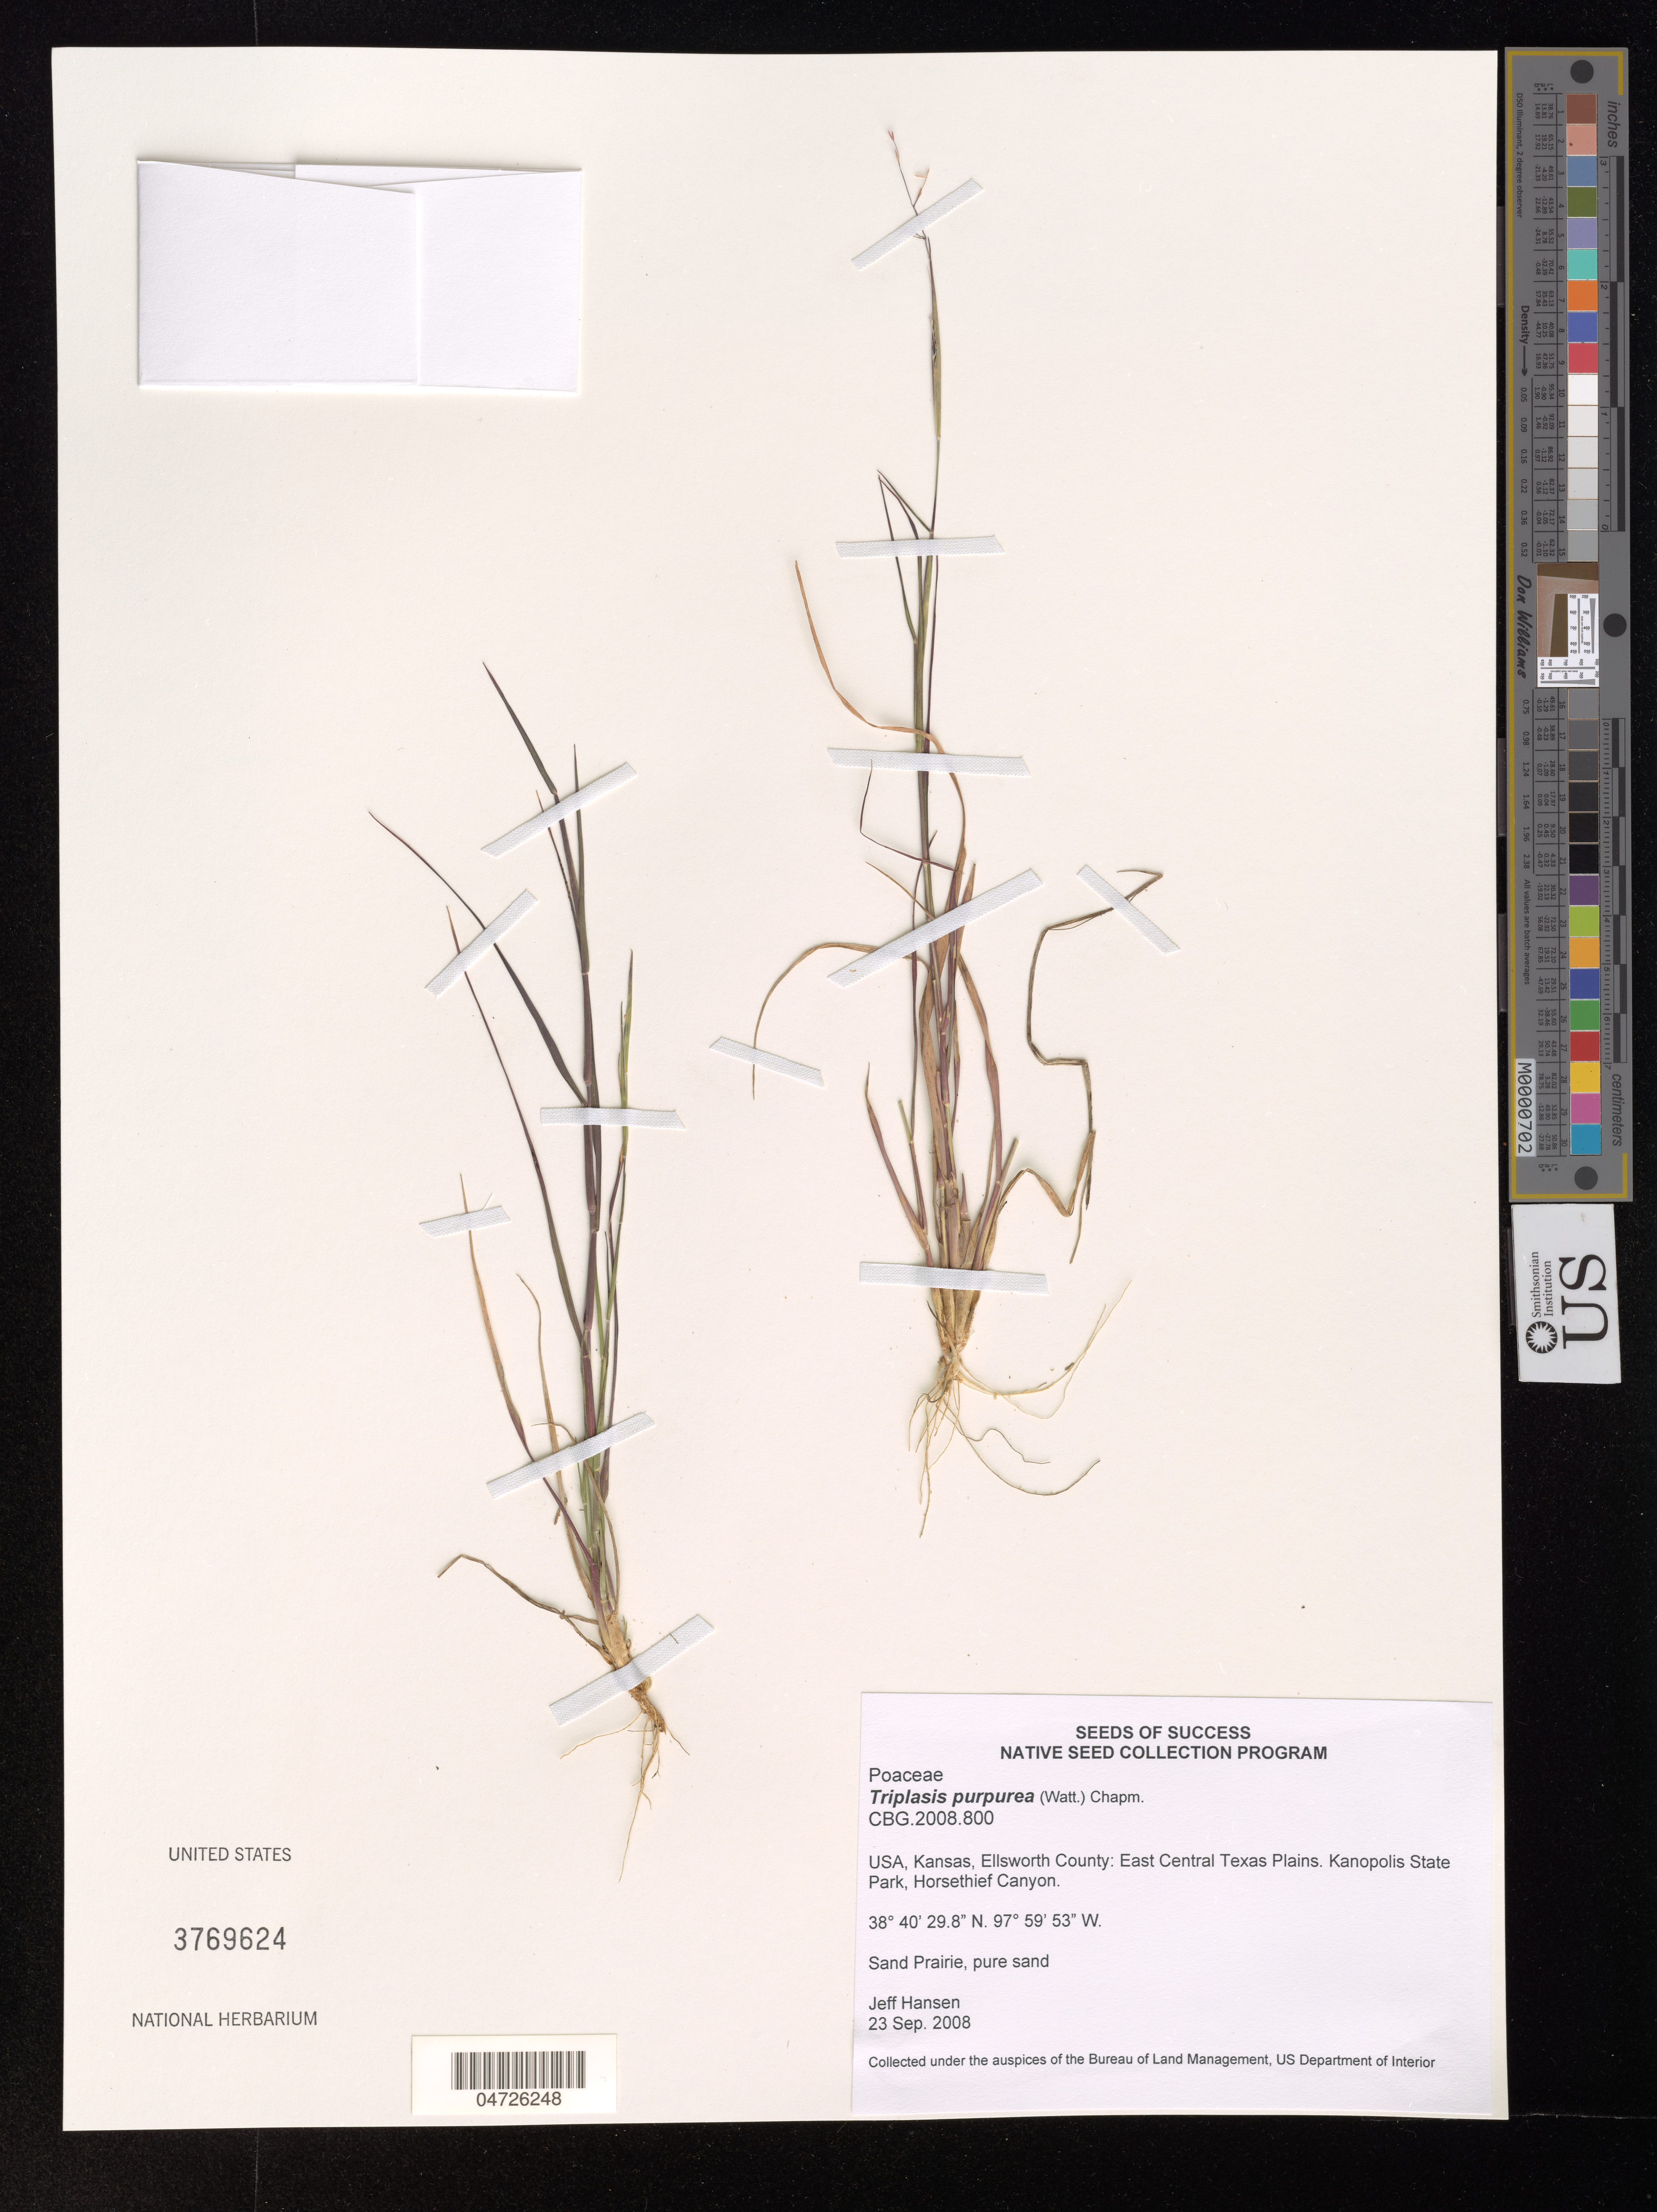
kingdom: Plantae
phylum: Tracheophyta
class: Liliopsida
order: Poales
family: Poaceae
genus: Triplasis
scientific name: Triplasis purpurea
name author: (Walter) Chapm.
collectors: J. Hansen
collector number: CBG.2008.800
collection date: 2008-09-23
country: United States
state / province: Kansas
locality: Ellsworth County: East Central Texas Plains. Kanopolis State Park, Horsethief Canyon. Sand Prairie, pure sand.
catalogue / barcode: US 3769624